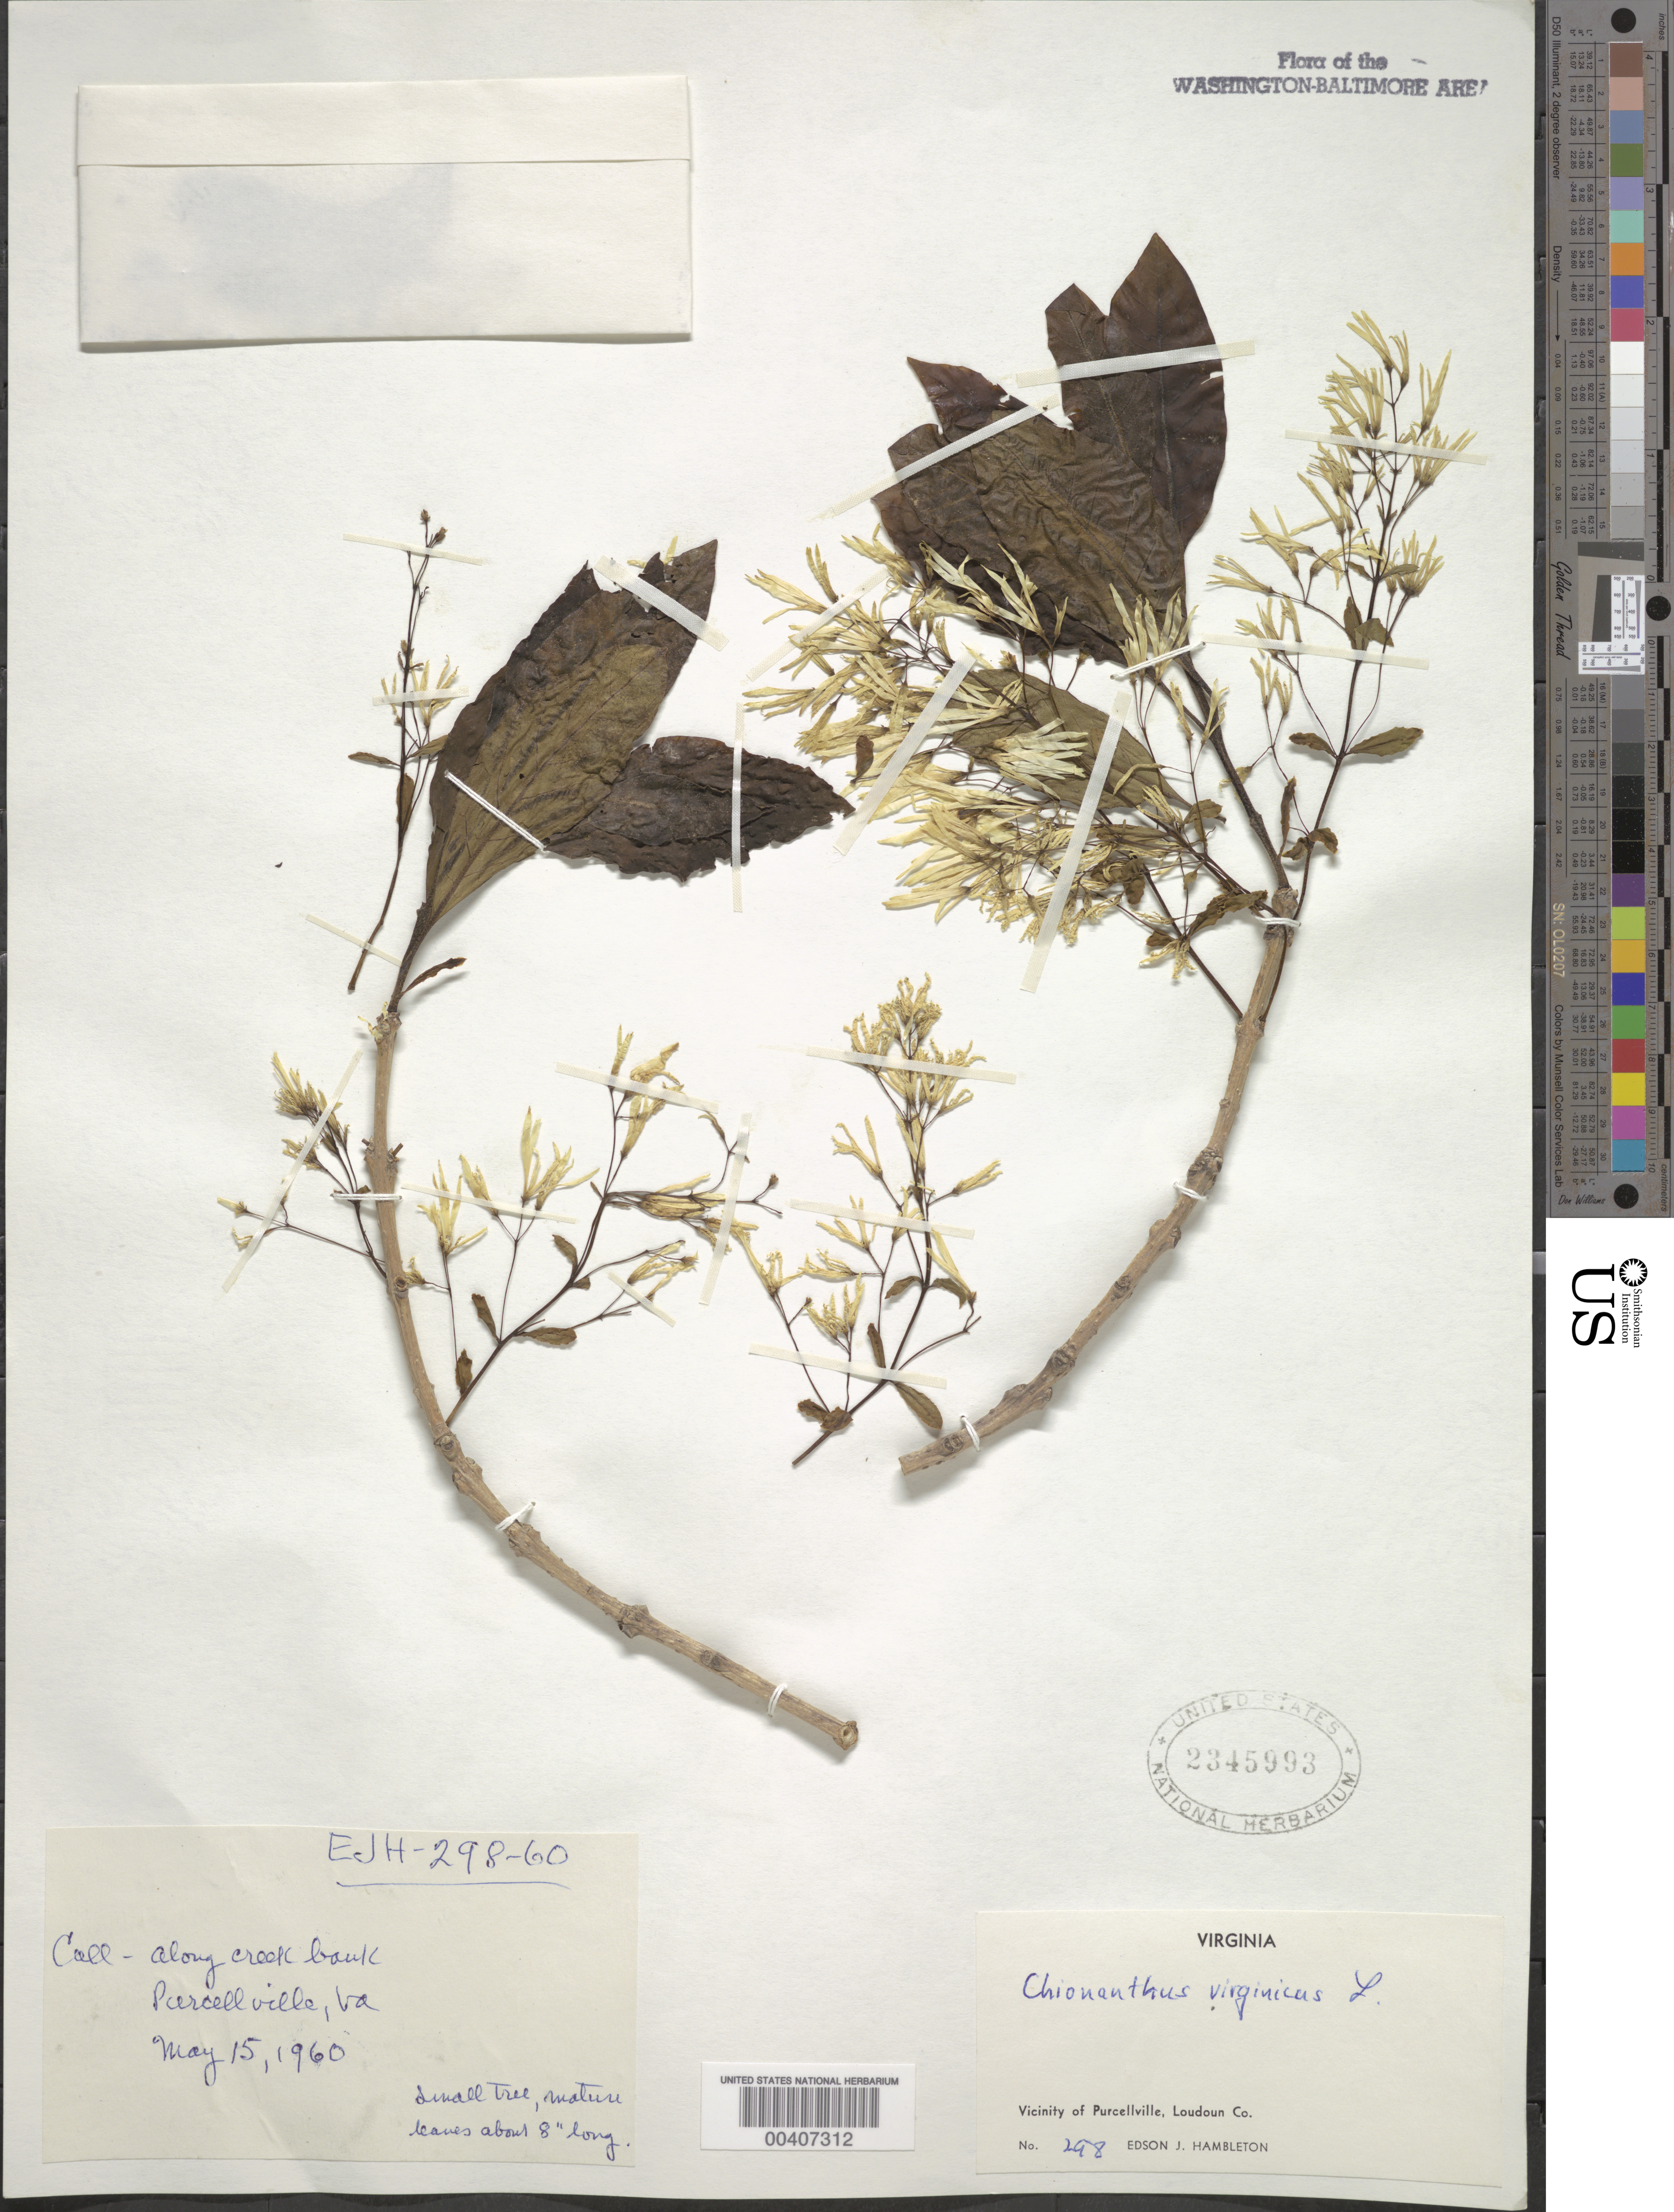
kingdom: Plantae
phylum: Tracheophyta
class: Magnoliopsida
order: Lamiales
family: Oleaceae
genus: Chionanthus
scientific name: Chionanthus virginicus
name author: L.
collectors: E. Hambleton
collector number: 298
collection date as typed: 15 May 1960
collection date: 1960-05-15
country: United States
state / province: Virginia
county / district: Loudoun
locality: Purcellville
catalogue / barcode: US 2345993